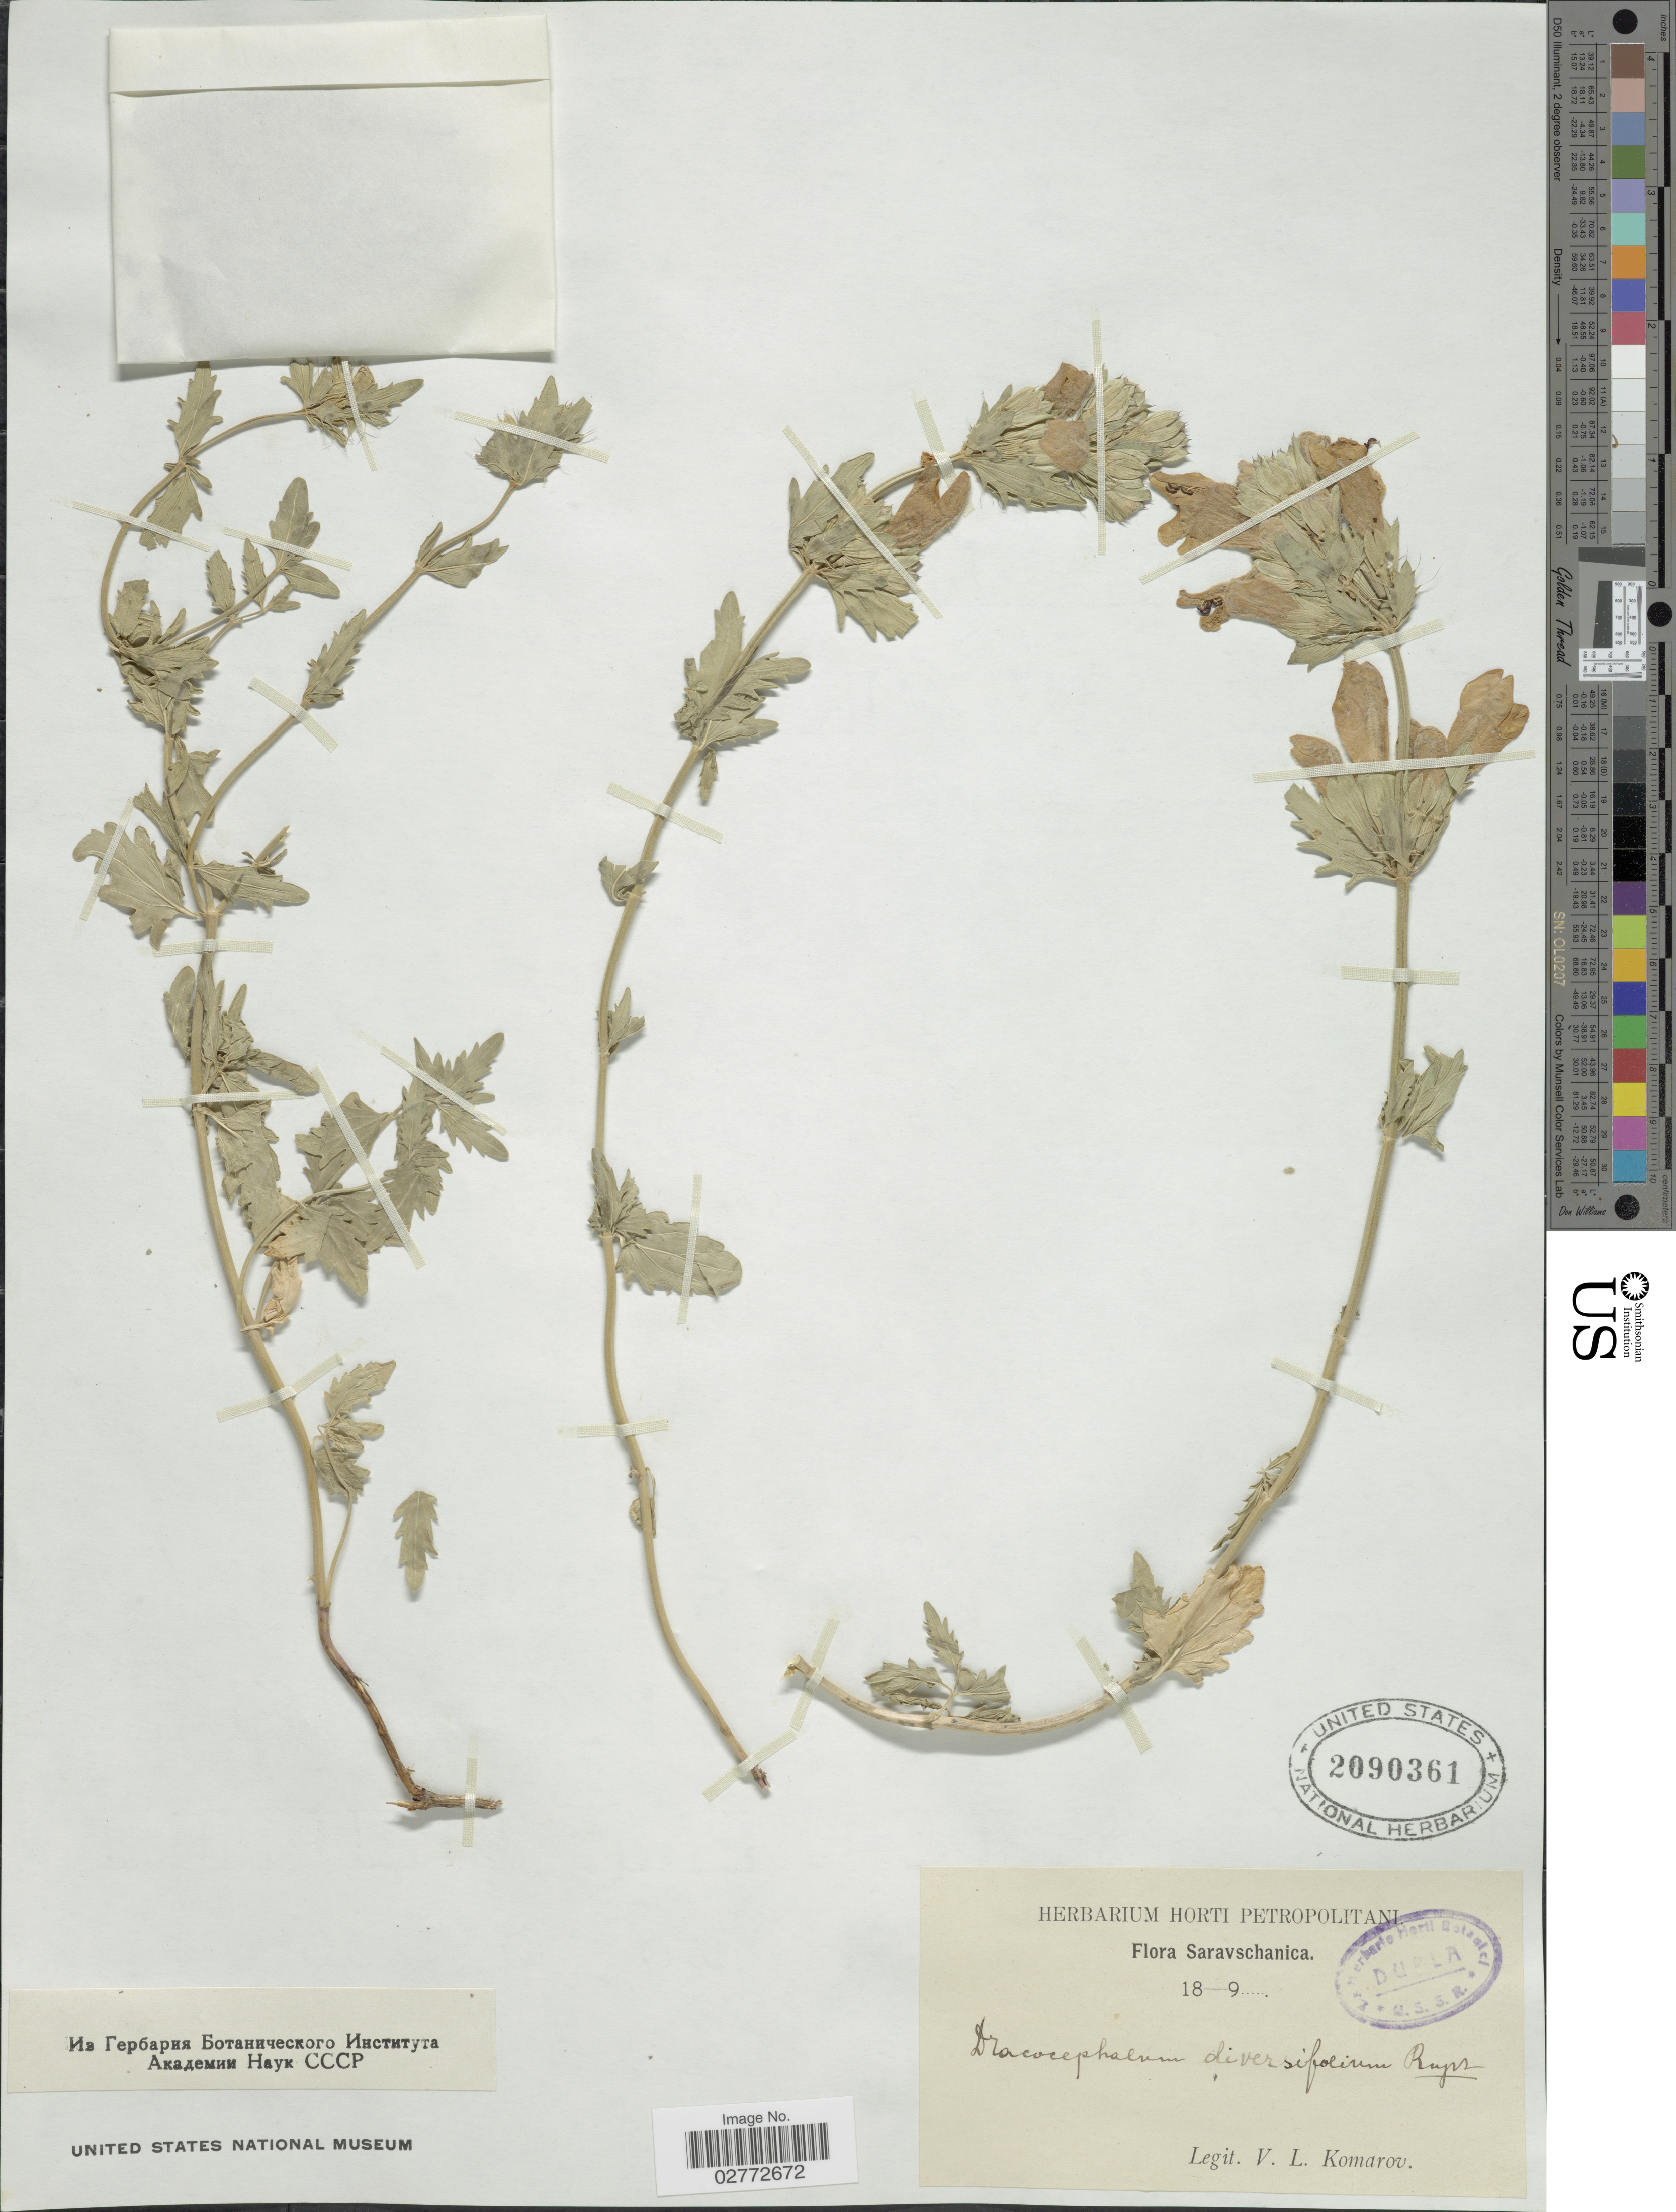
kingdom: Plantae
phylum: Tracheophyta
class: Magnoliopsida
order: Lamiales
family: Lamiaceae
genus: Dracocephalum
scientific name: Dracocephalum diversifolium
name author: Rupr.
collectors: V. L. Komarov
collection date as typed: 18-9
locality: Saravschanica.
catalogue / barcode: US 2090361